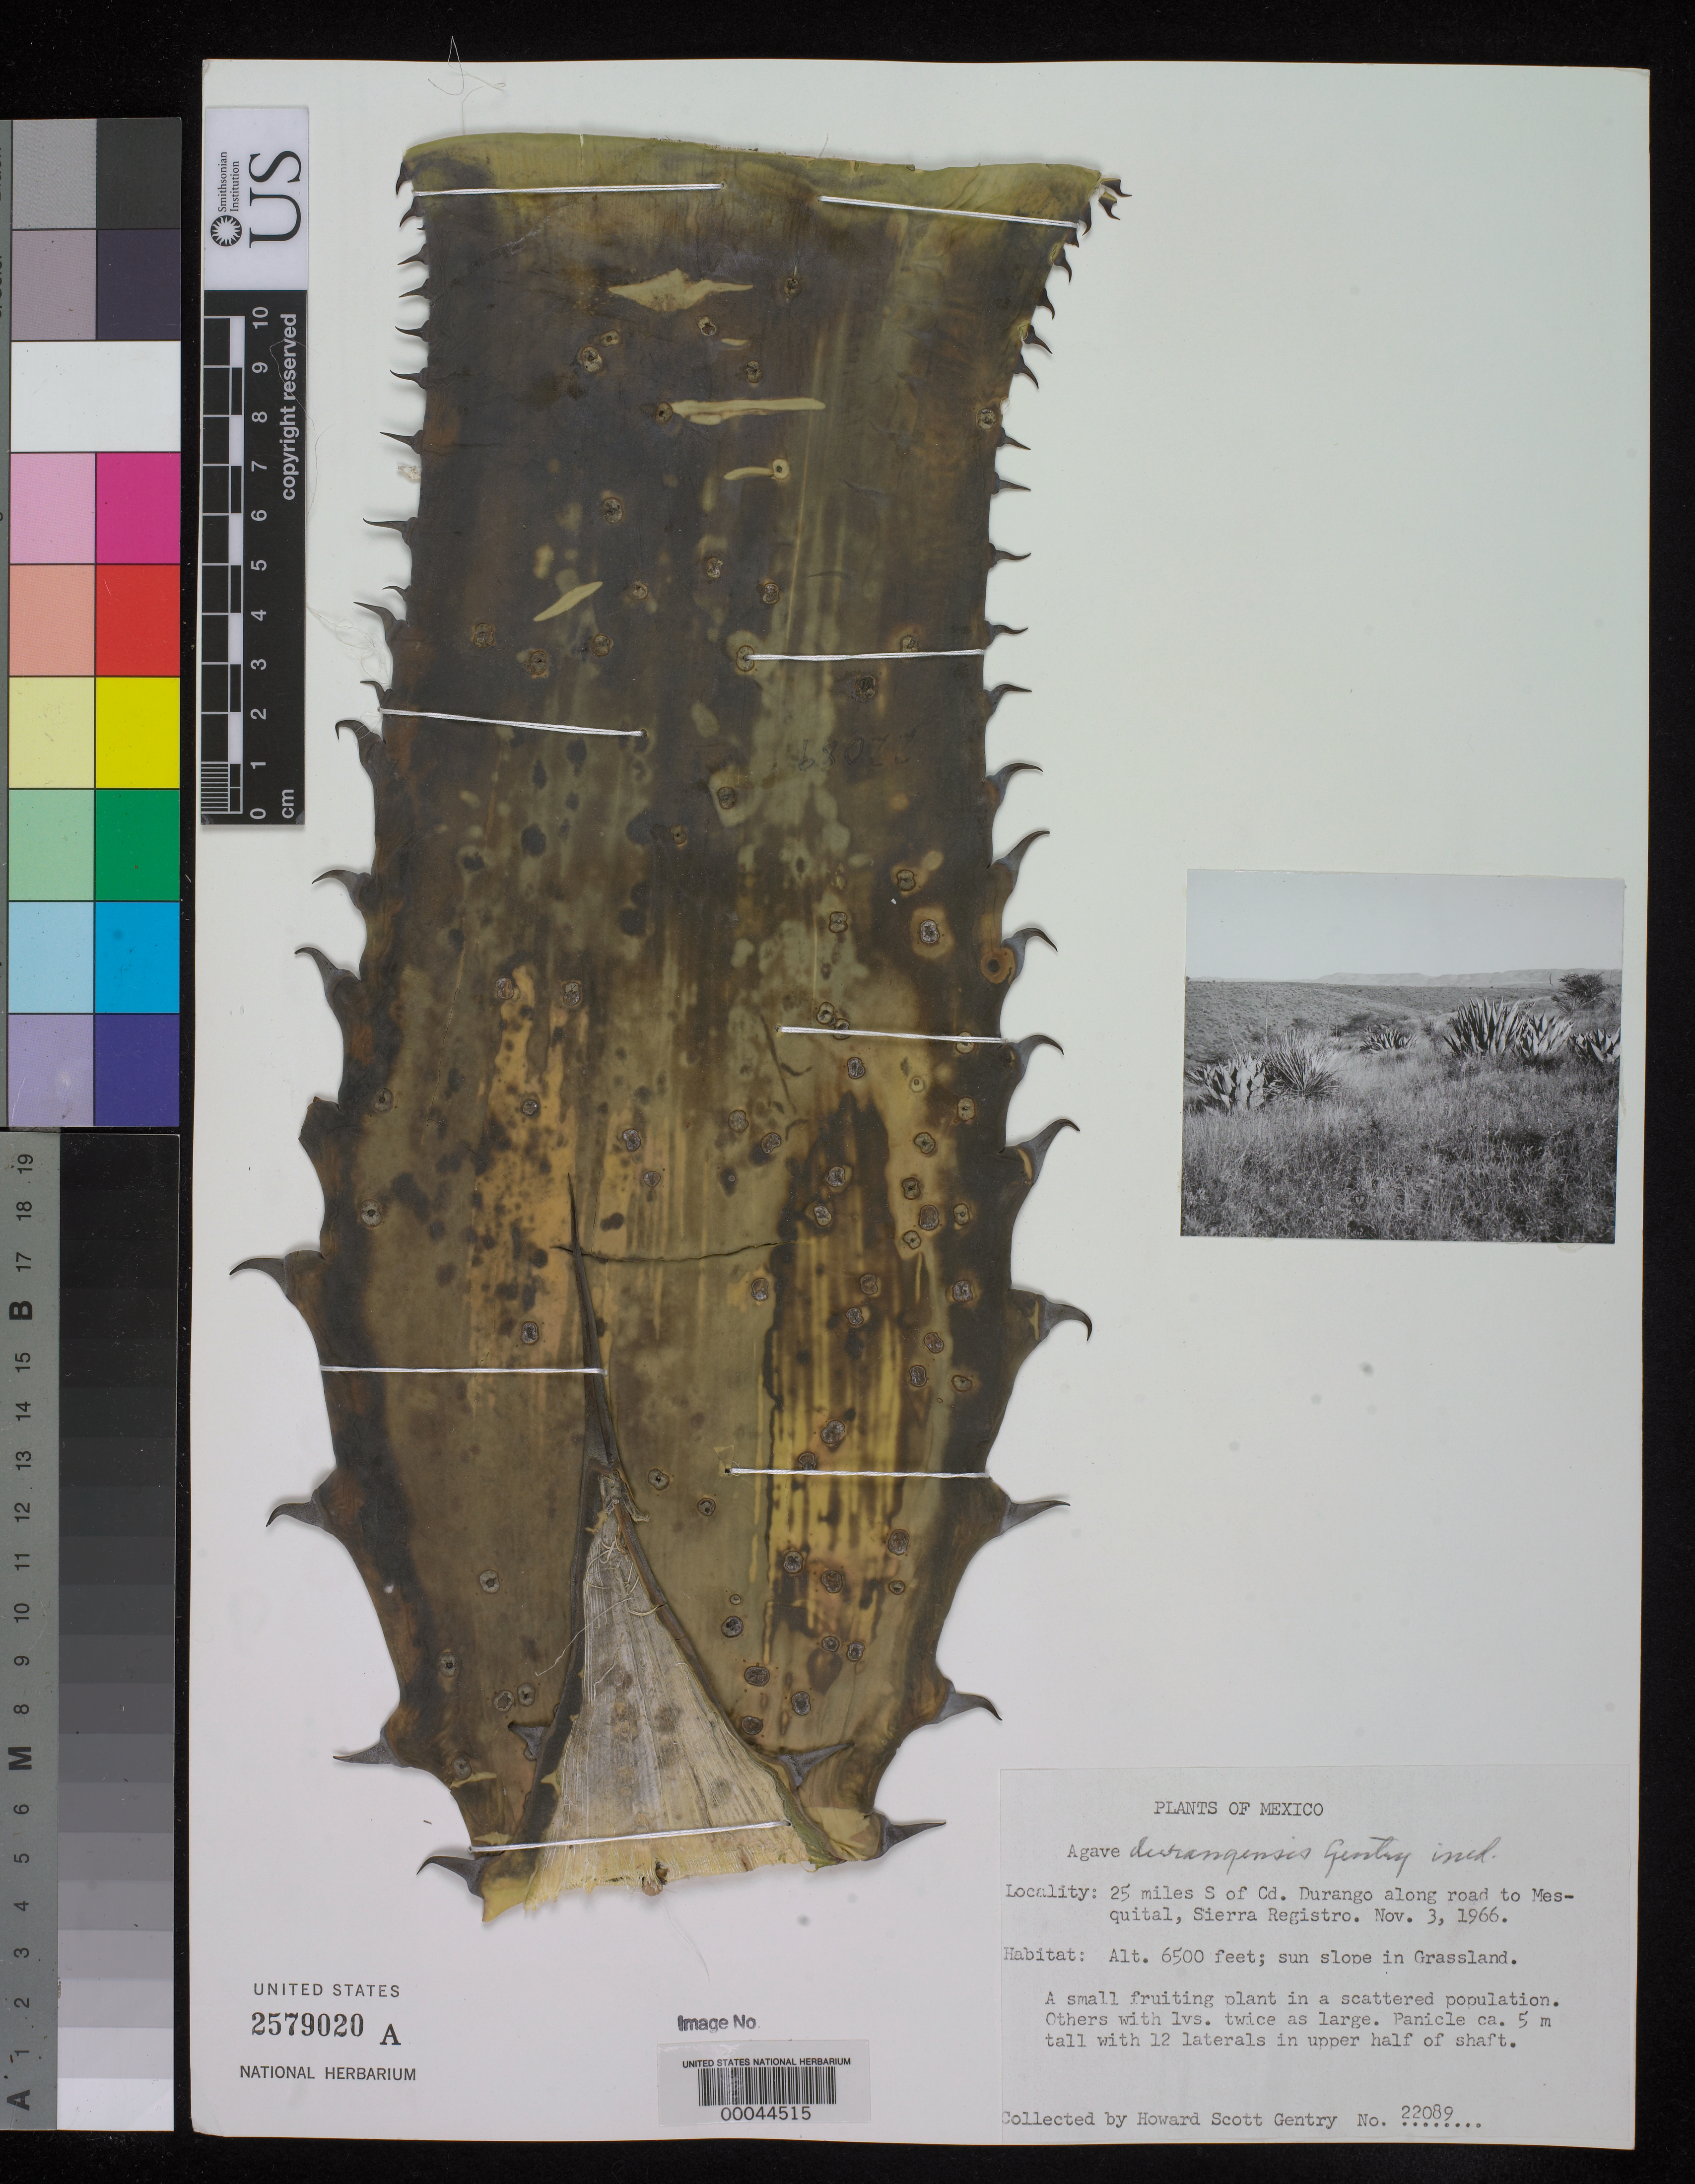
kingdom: Plantae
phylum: Tracheophyta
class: Liliopsida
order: Asparagales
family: Asparagaceae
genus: Agave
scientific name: Agave durangensis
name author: Gentry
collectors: H. S. Gentry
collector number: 22089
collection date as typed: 03 Nov 1966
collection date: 1966-11-03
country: Mexico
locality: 25 mi S of Cd Durango along road to Mesquital, Sierra Registro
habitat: Sun slope in grassland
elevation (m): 1981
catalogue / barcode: US 2579020A